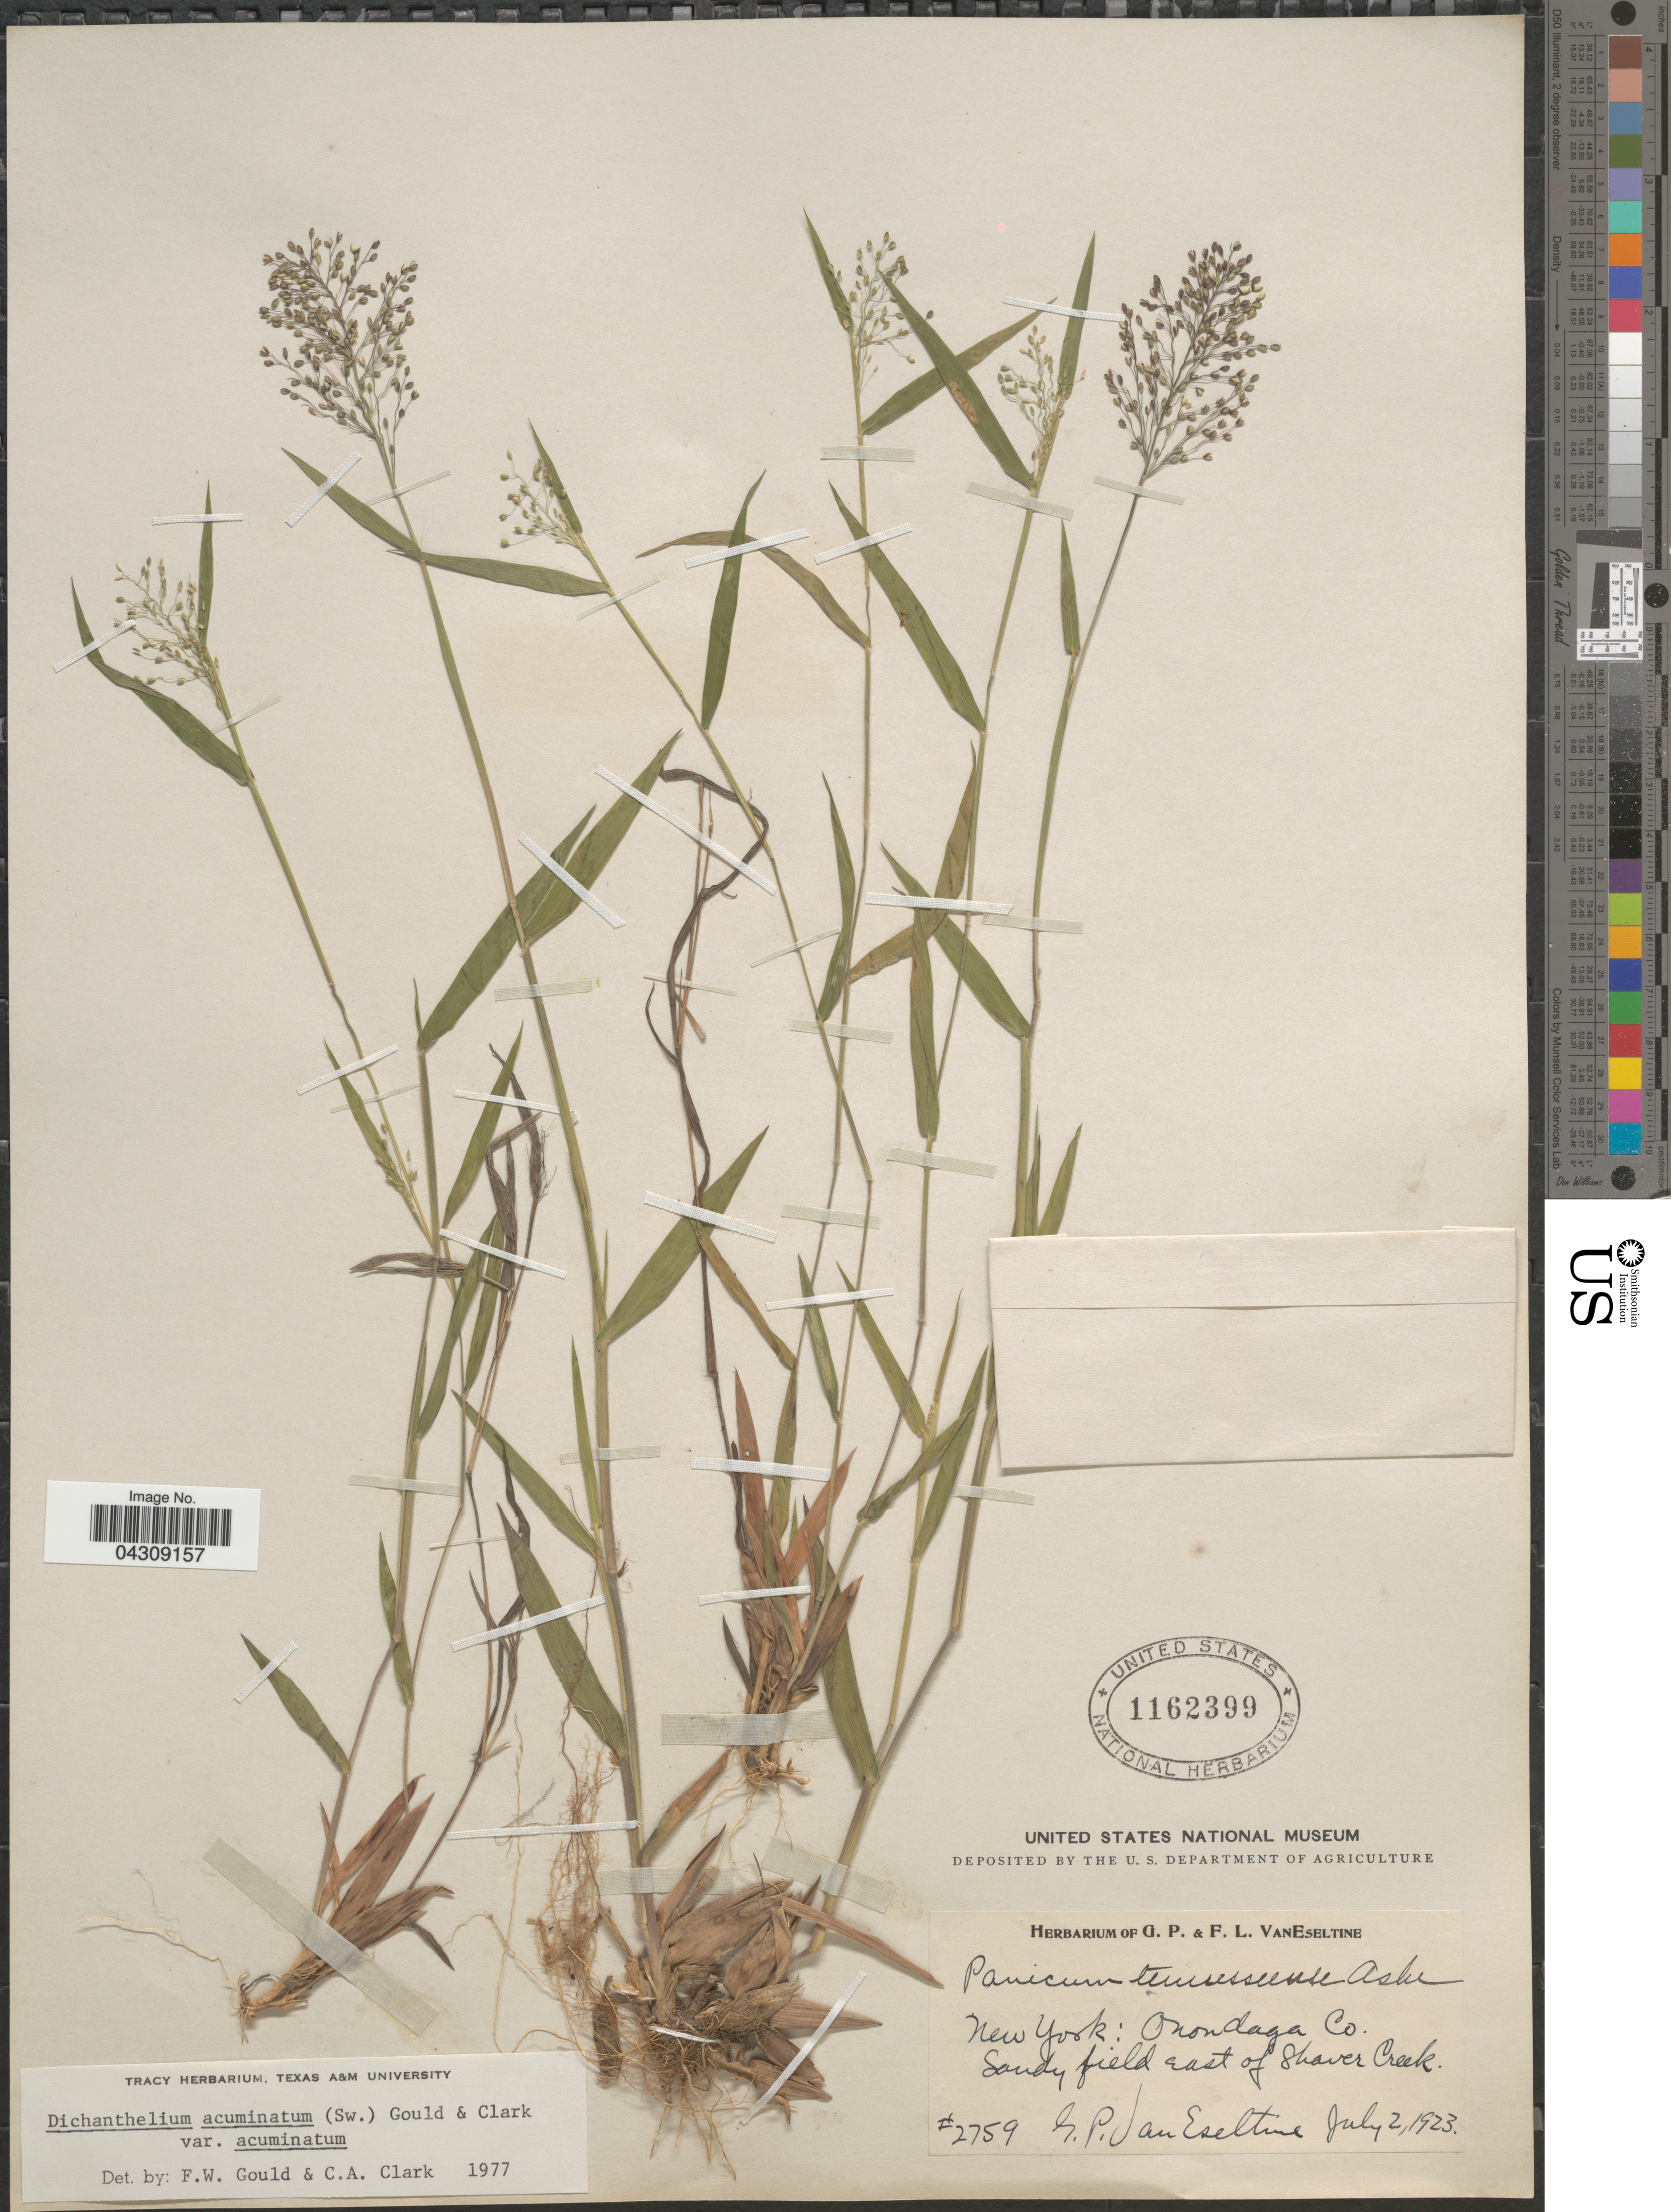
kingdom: Plantae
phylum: Tracheophyta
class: Liliopsida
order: Poales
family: Poaceae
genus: Dichanthelium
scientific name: Dichanthelium acuminatum var. acuminatum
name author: (Sw.) Gould & C.A. Clark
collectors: G. P. Van Eseltine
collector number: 2759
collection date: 1923-07-02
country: United States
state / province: New York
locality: Onondaga Co. Sandy field east of Shaver Creek.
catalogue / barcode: US 1162399